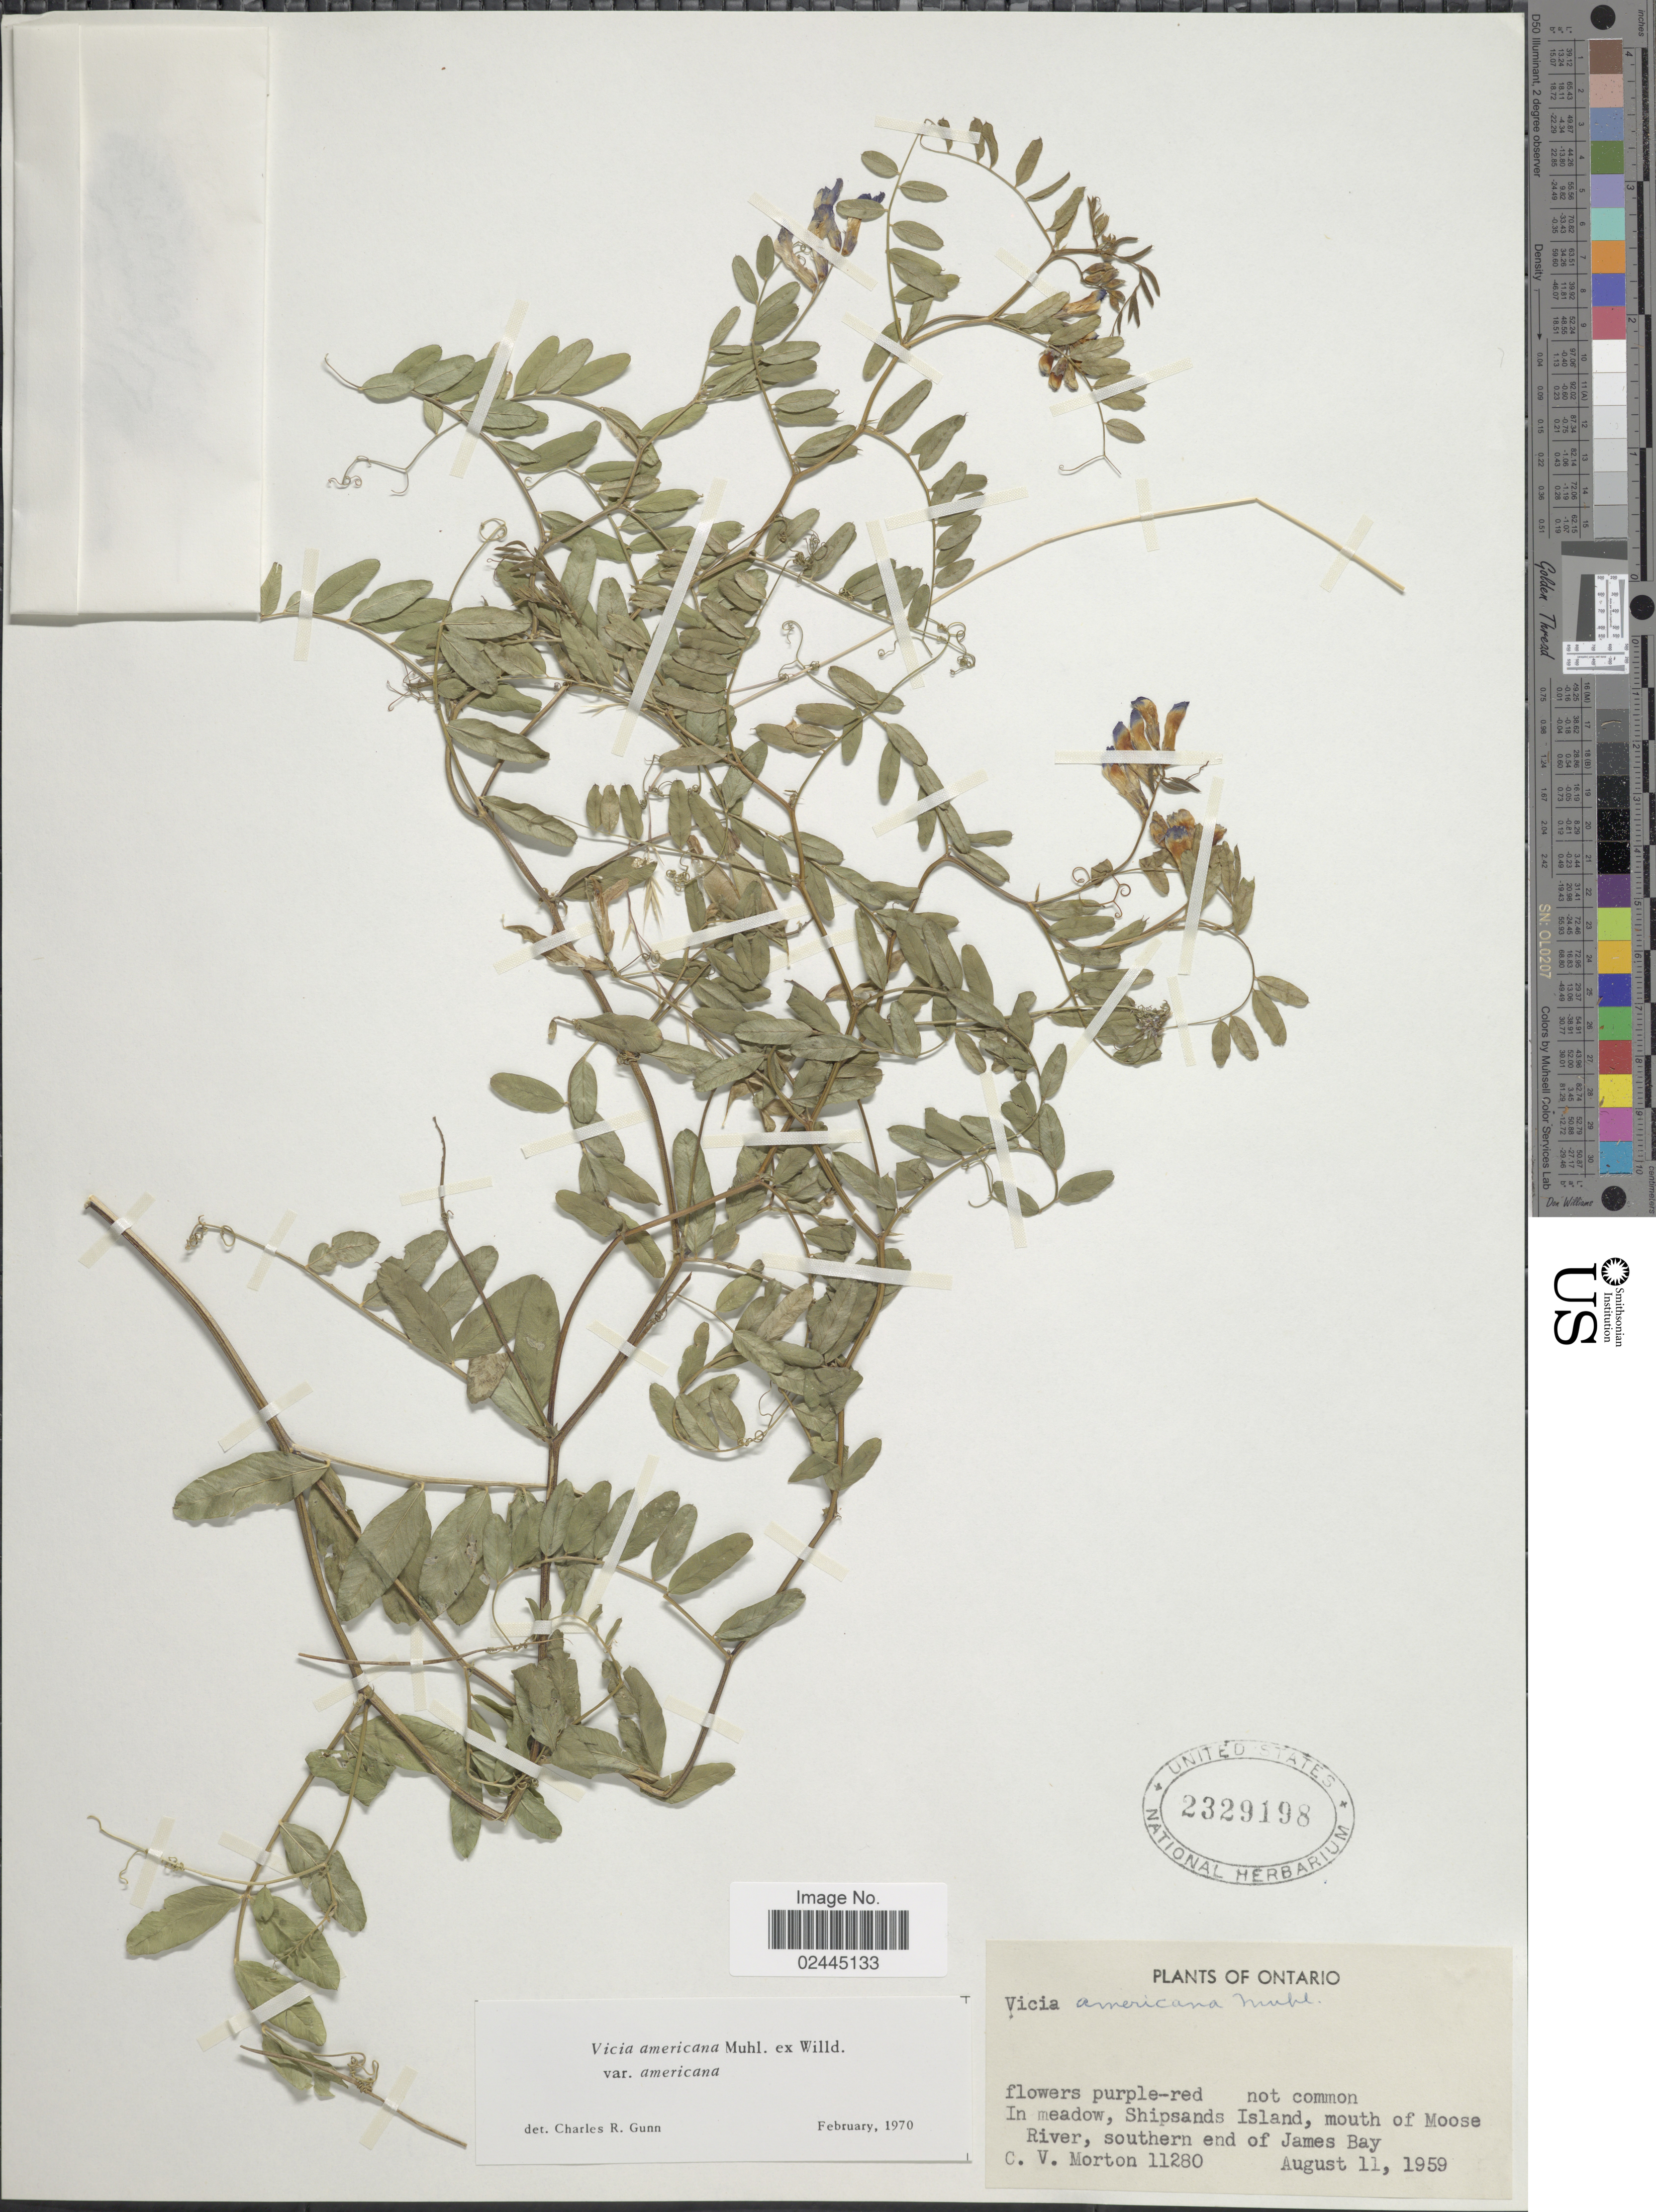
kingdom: Plantae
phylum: Tracheophyta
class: Magnoliopsida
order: Fabales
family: Fabaceae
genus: Vicia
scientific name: Vicia americana var. americana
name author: Muhl. ex Willd.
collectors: C. V. Morton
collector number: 11280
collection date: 1959-08-11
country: Canada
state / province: Ontario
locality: In meadow, Shipsands Island, mouth of Moose River, southern end of James Bay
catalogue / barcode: US 2329198